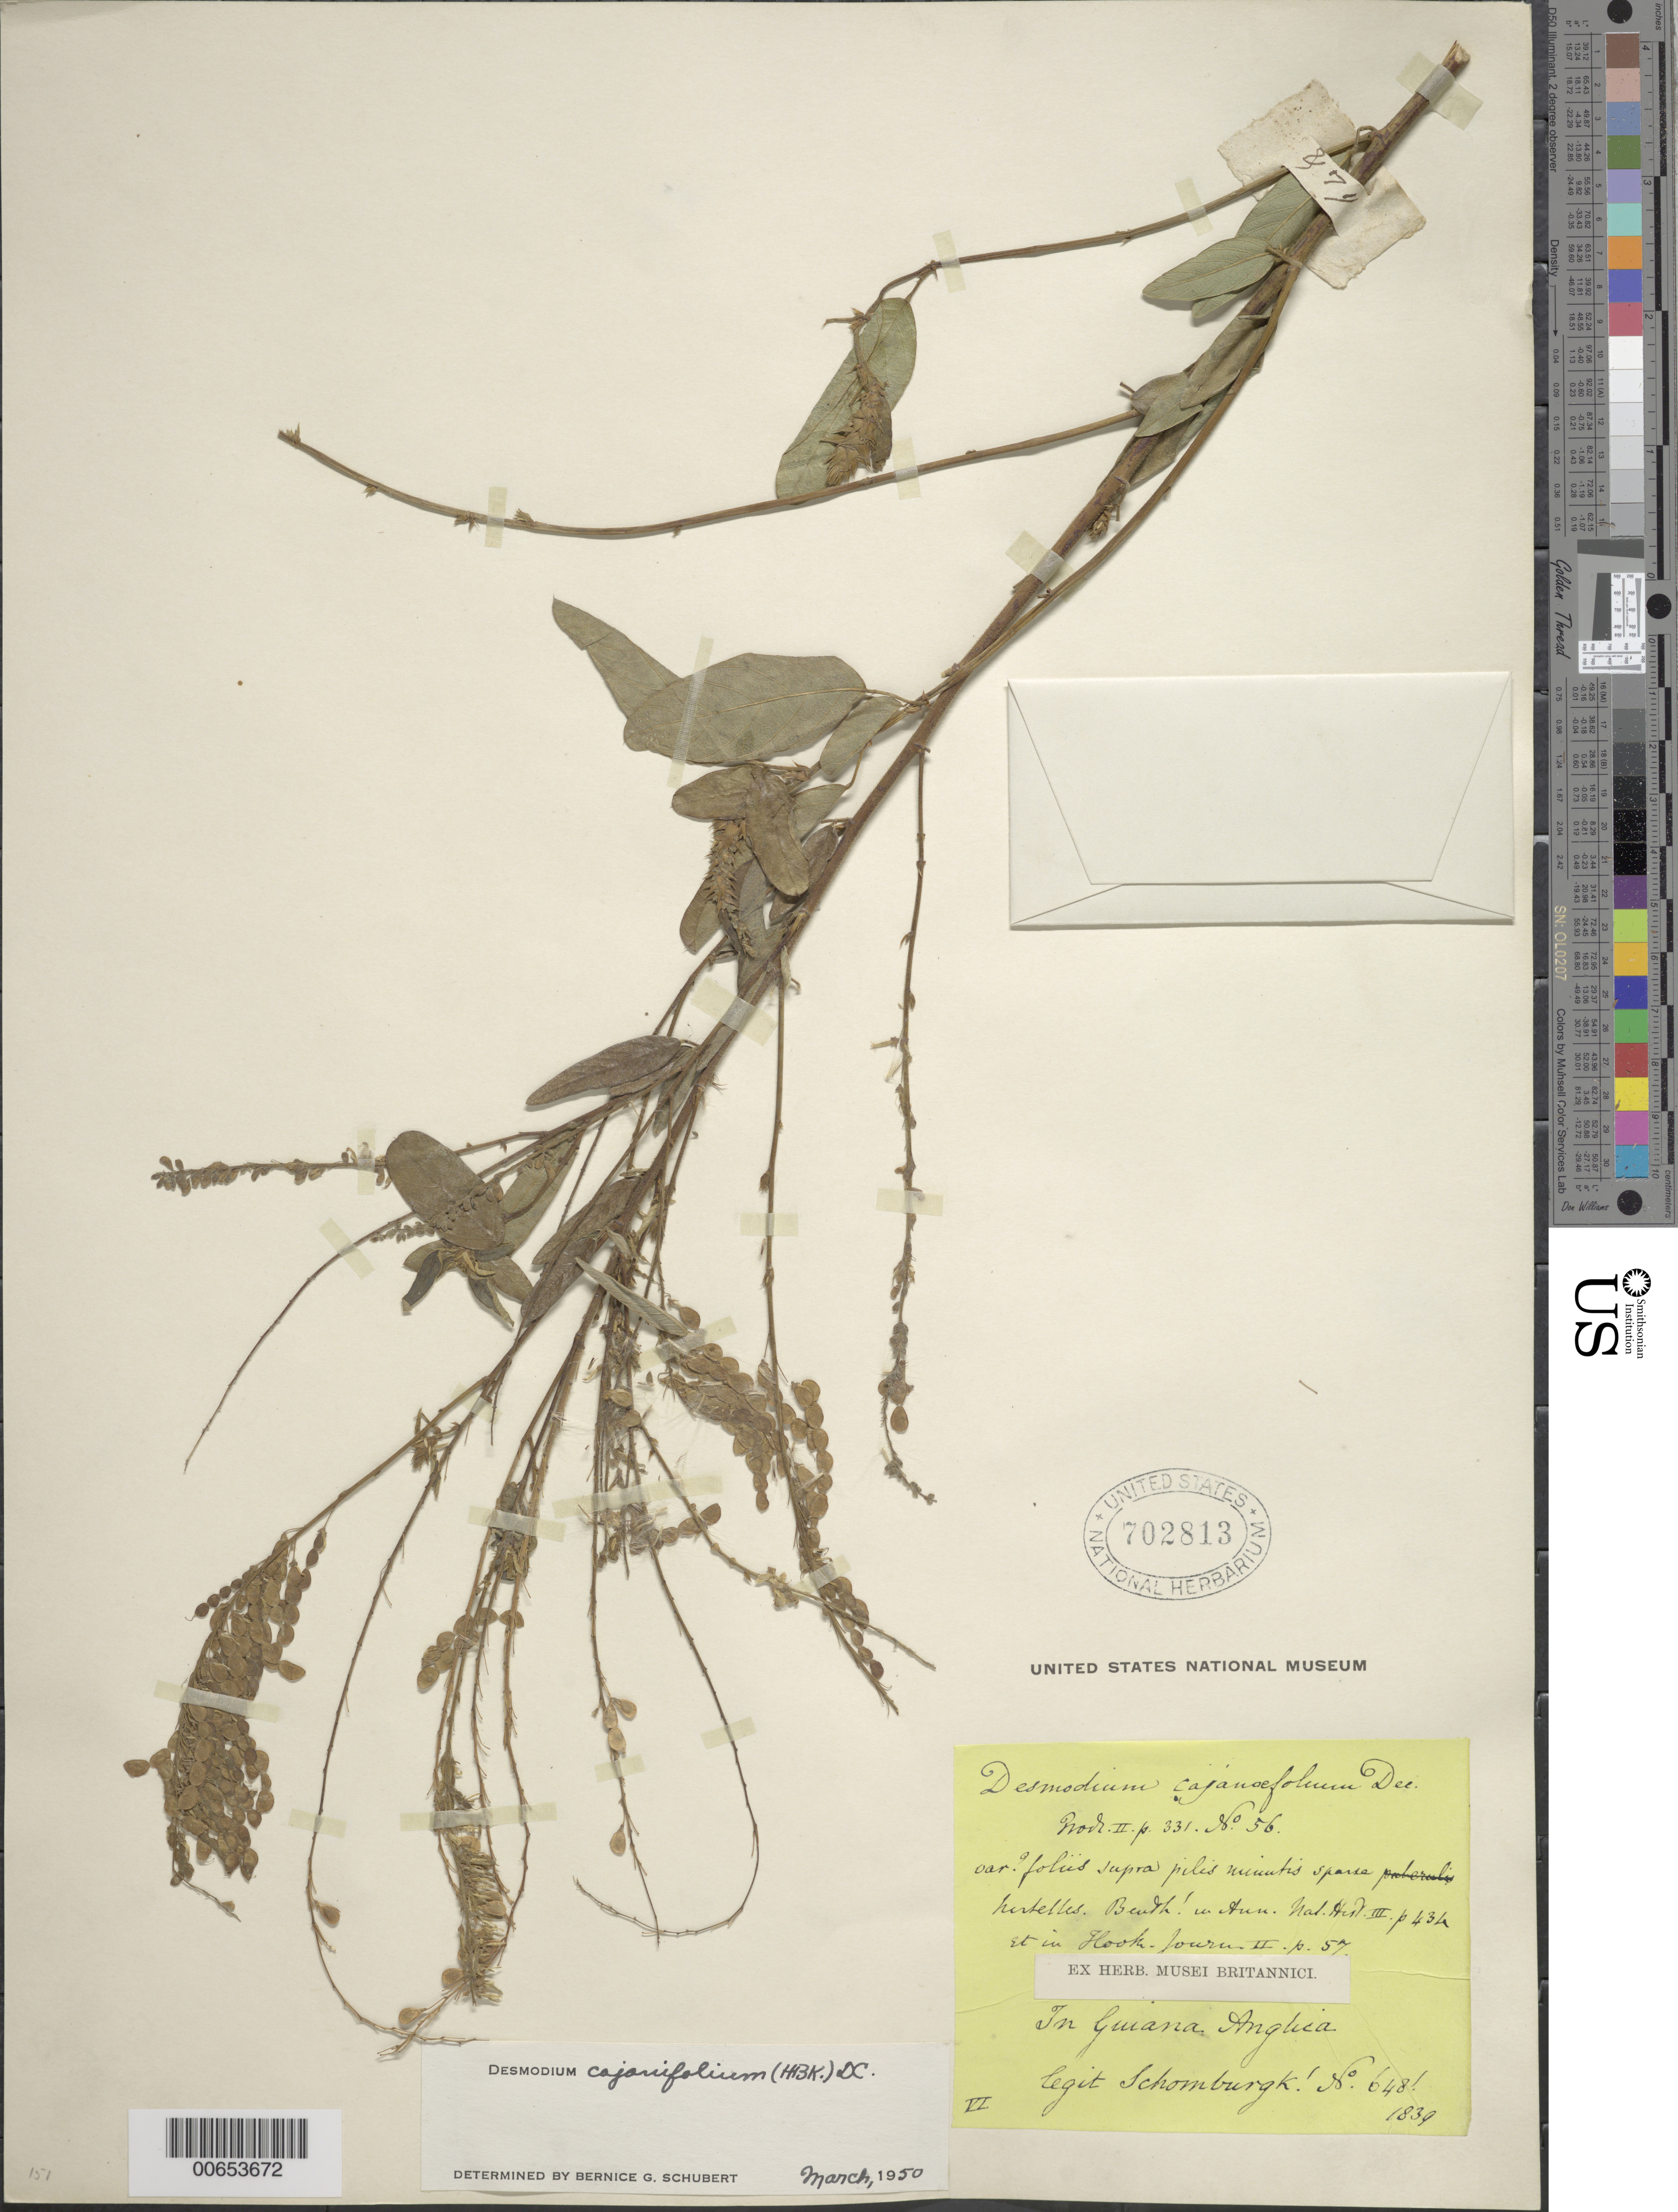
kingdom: Plantae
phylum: Tracheophyta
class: Magnoliopsida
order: Fabales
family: Fabaceae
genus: Desmodium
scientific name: Desmodium cajanifolium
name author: (Kunth) DC.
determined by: Schubert, Bernice G.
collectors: R. H. Schomburgk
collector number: I 648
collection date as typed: June 1839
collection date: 1839-06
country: Guyana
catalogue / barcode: US 702813